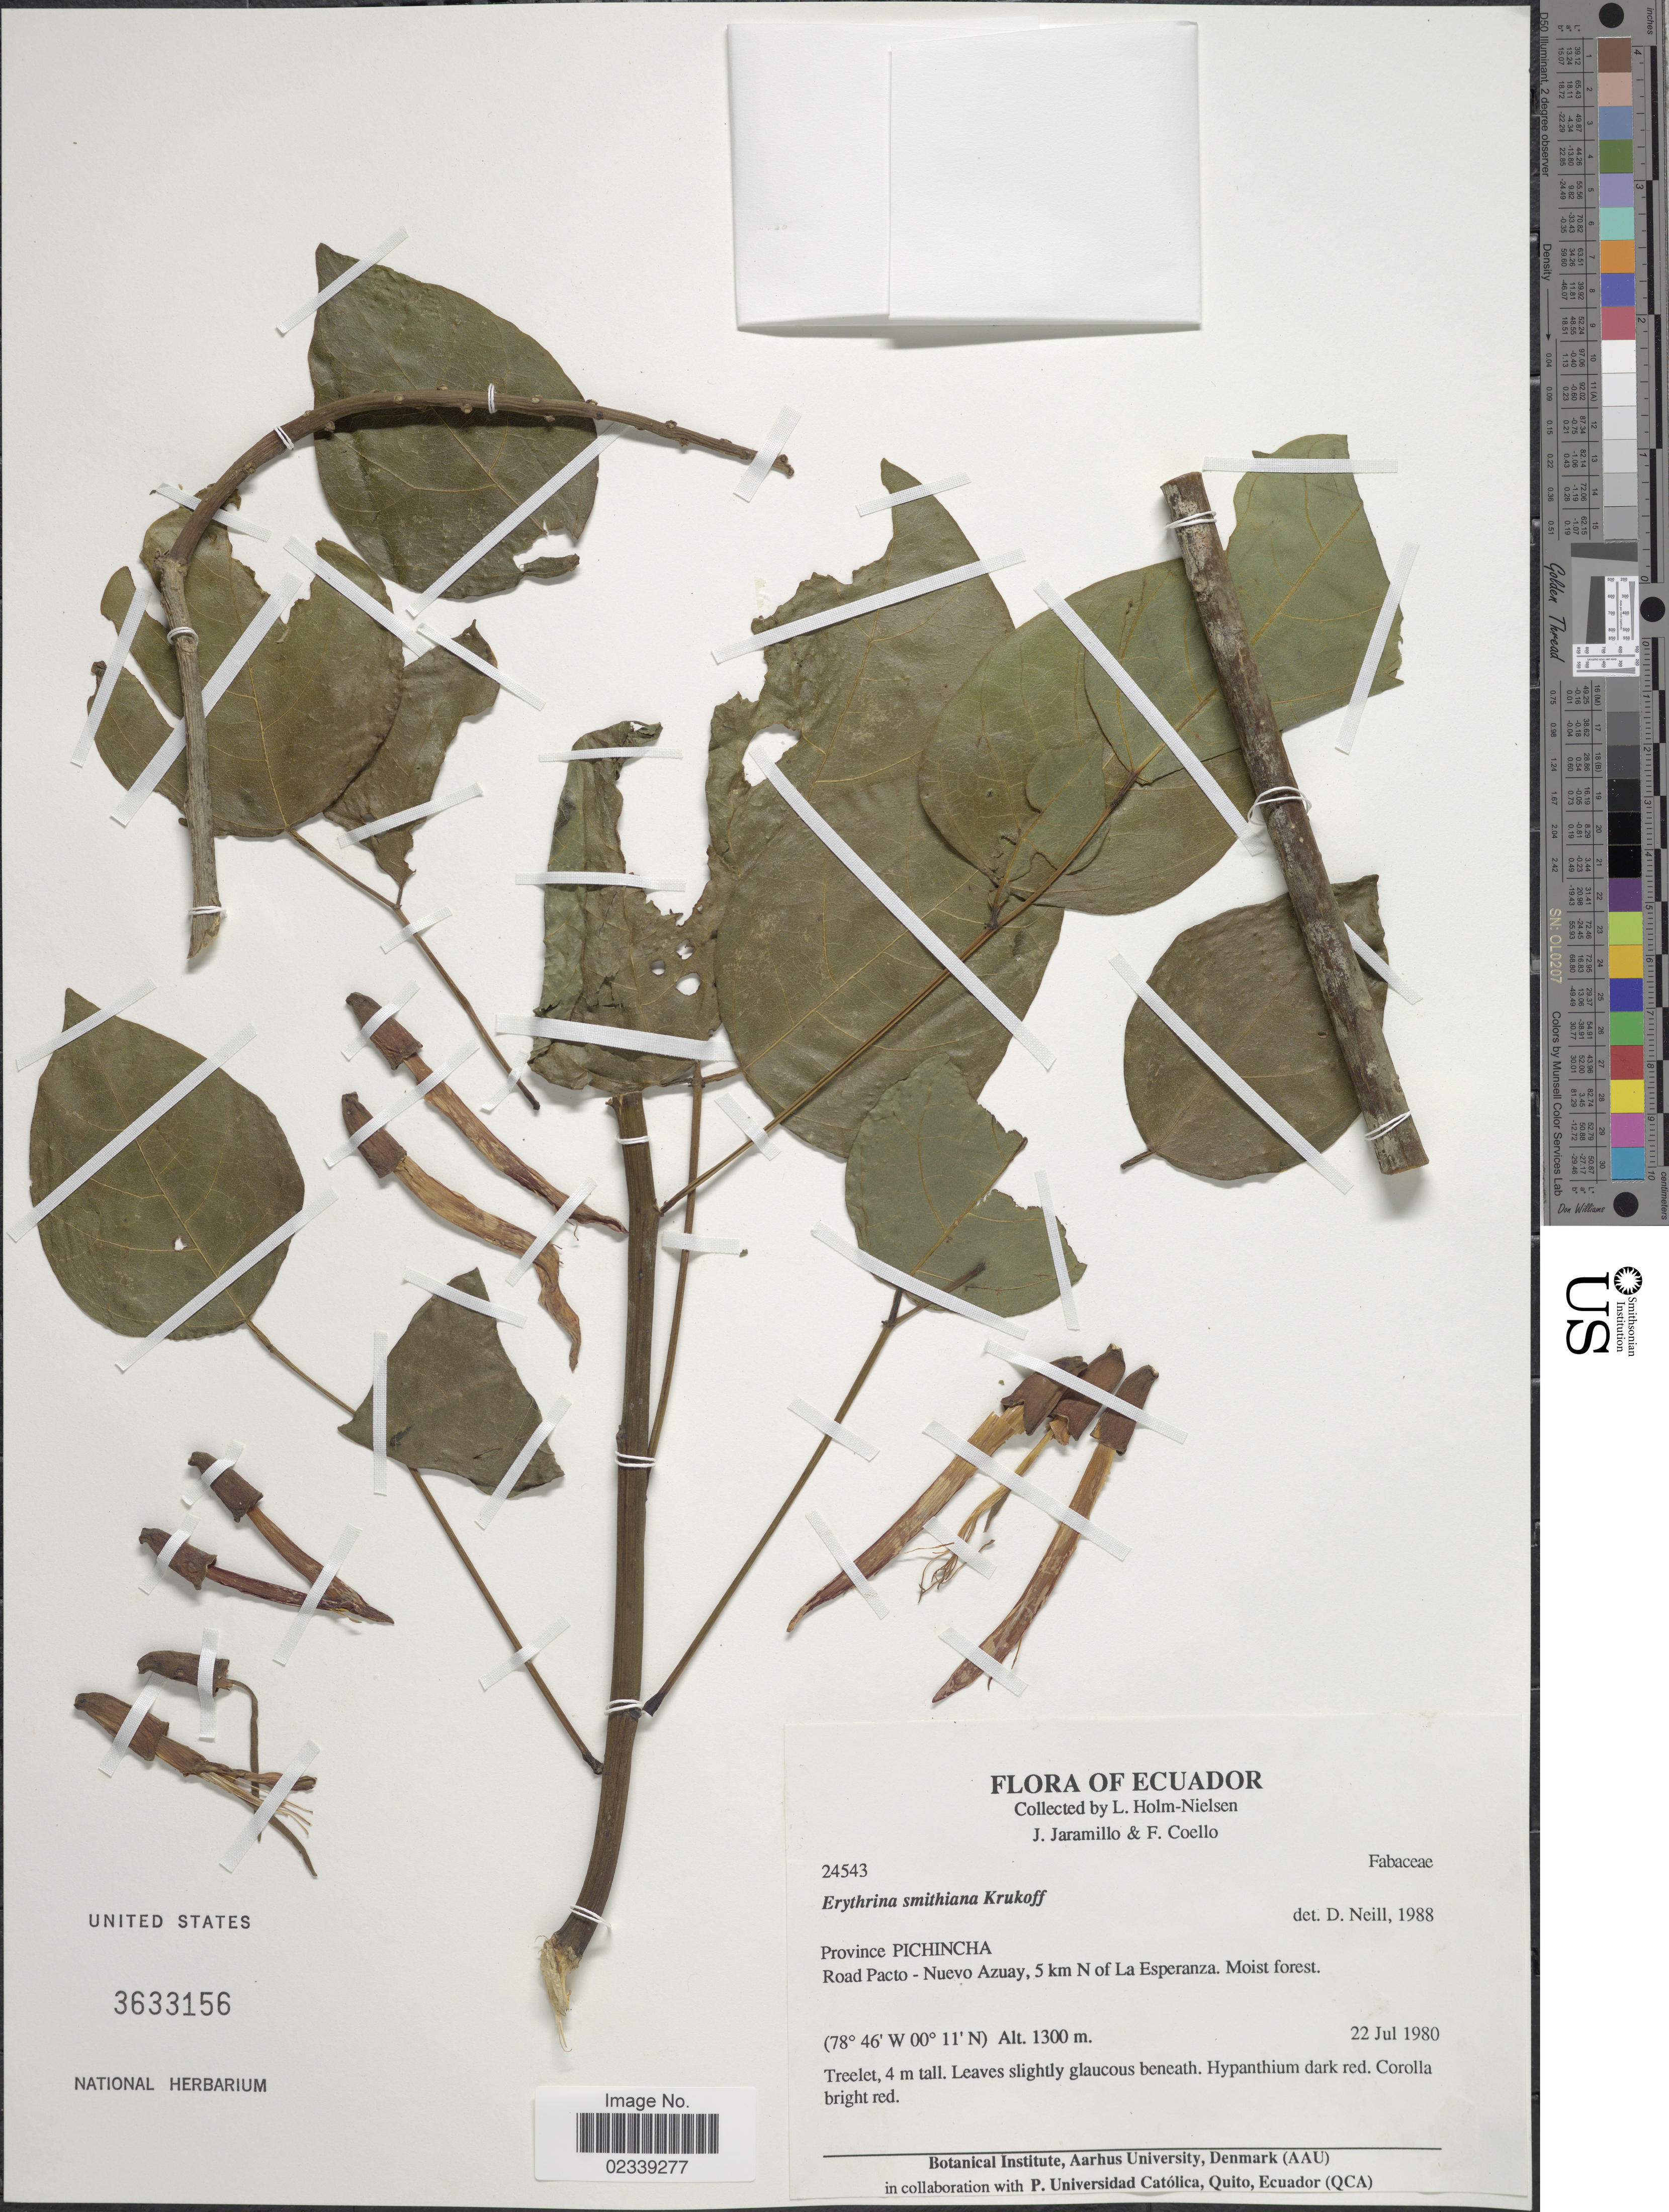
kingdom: Plantae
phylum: Tracheophyta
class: Magnoliopsida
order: Fabales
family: Fabaceae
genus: Erythrina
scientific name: Erythrina smithiana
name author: Krukoff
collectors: L. Holm-Nielsen, J. Jaramillo & F. Coello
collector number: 24543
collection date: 1980-07-22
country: Ecuador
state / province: Pichincha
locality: Road Pacto-Nuevo Azuay, 5 km N of La Esperanza, moist forest.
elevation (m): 1300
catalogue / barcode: US 3633156